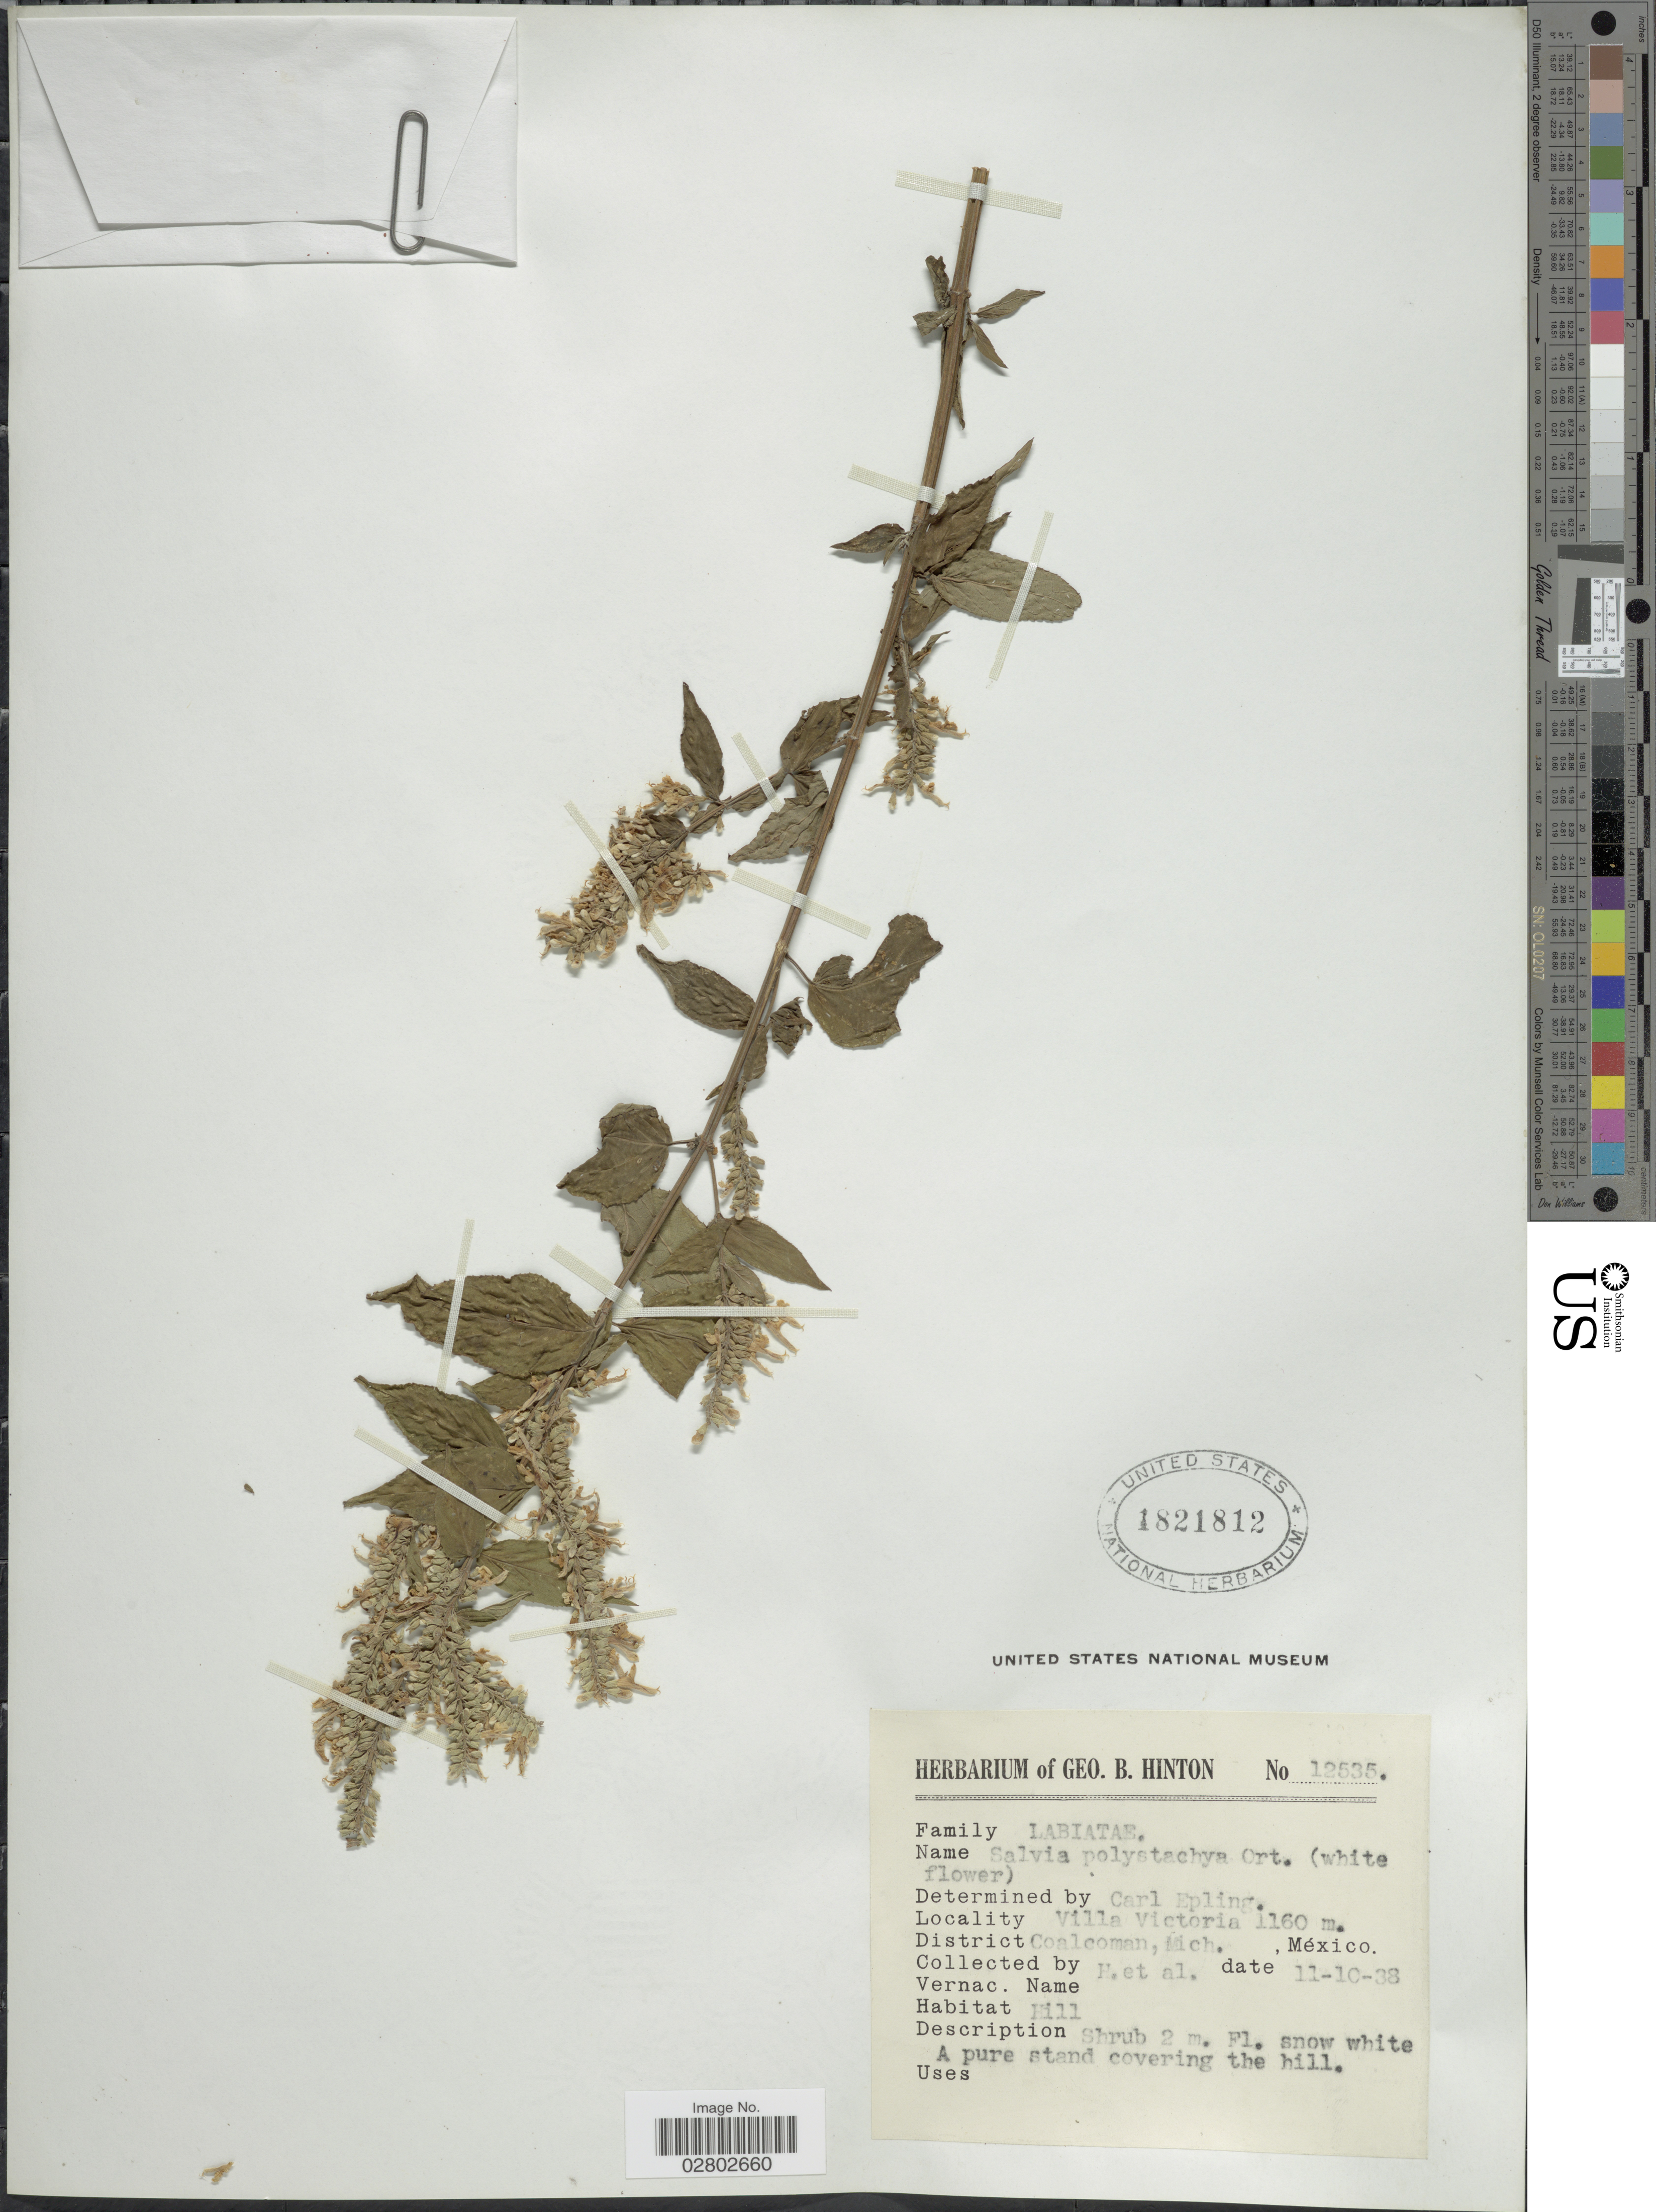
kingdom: Plantae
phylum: Tracheophyta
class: Magnoliopsida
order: Lamiales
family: Lamiaceae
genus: Salvia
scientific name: Salvia polystachya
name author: Cav.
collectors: G. B. Hinton & et al.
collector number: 12535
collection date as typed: Transcribed d/m/y: 10/11/38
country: Mexico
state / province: Michoacán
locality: Villa Victoria, District Coalcoman.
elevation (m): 1160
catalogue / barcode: US 1821812